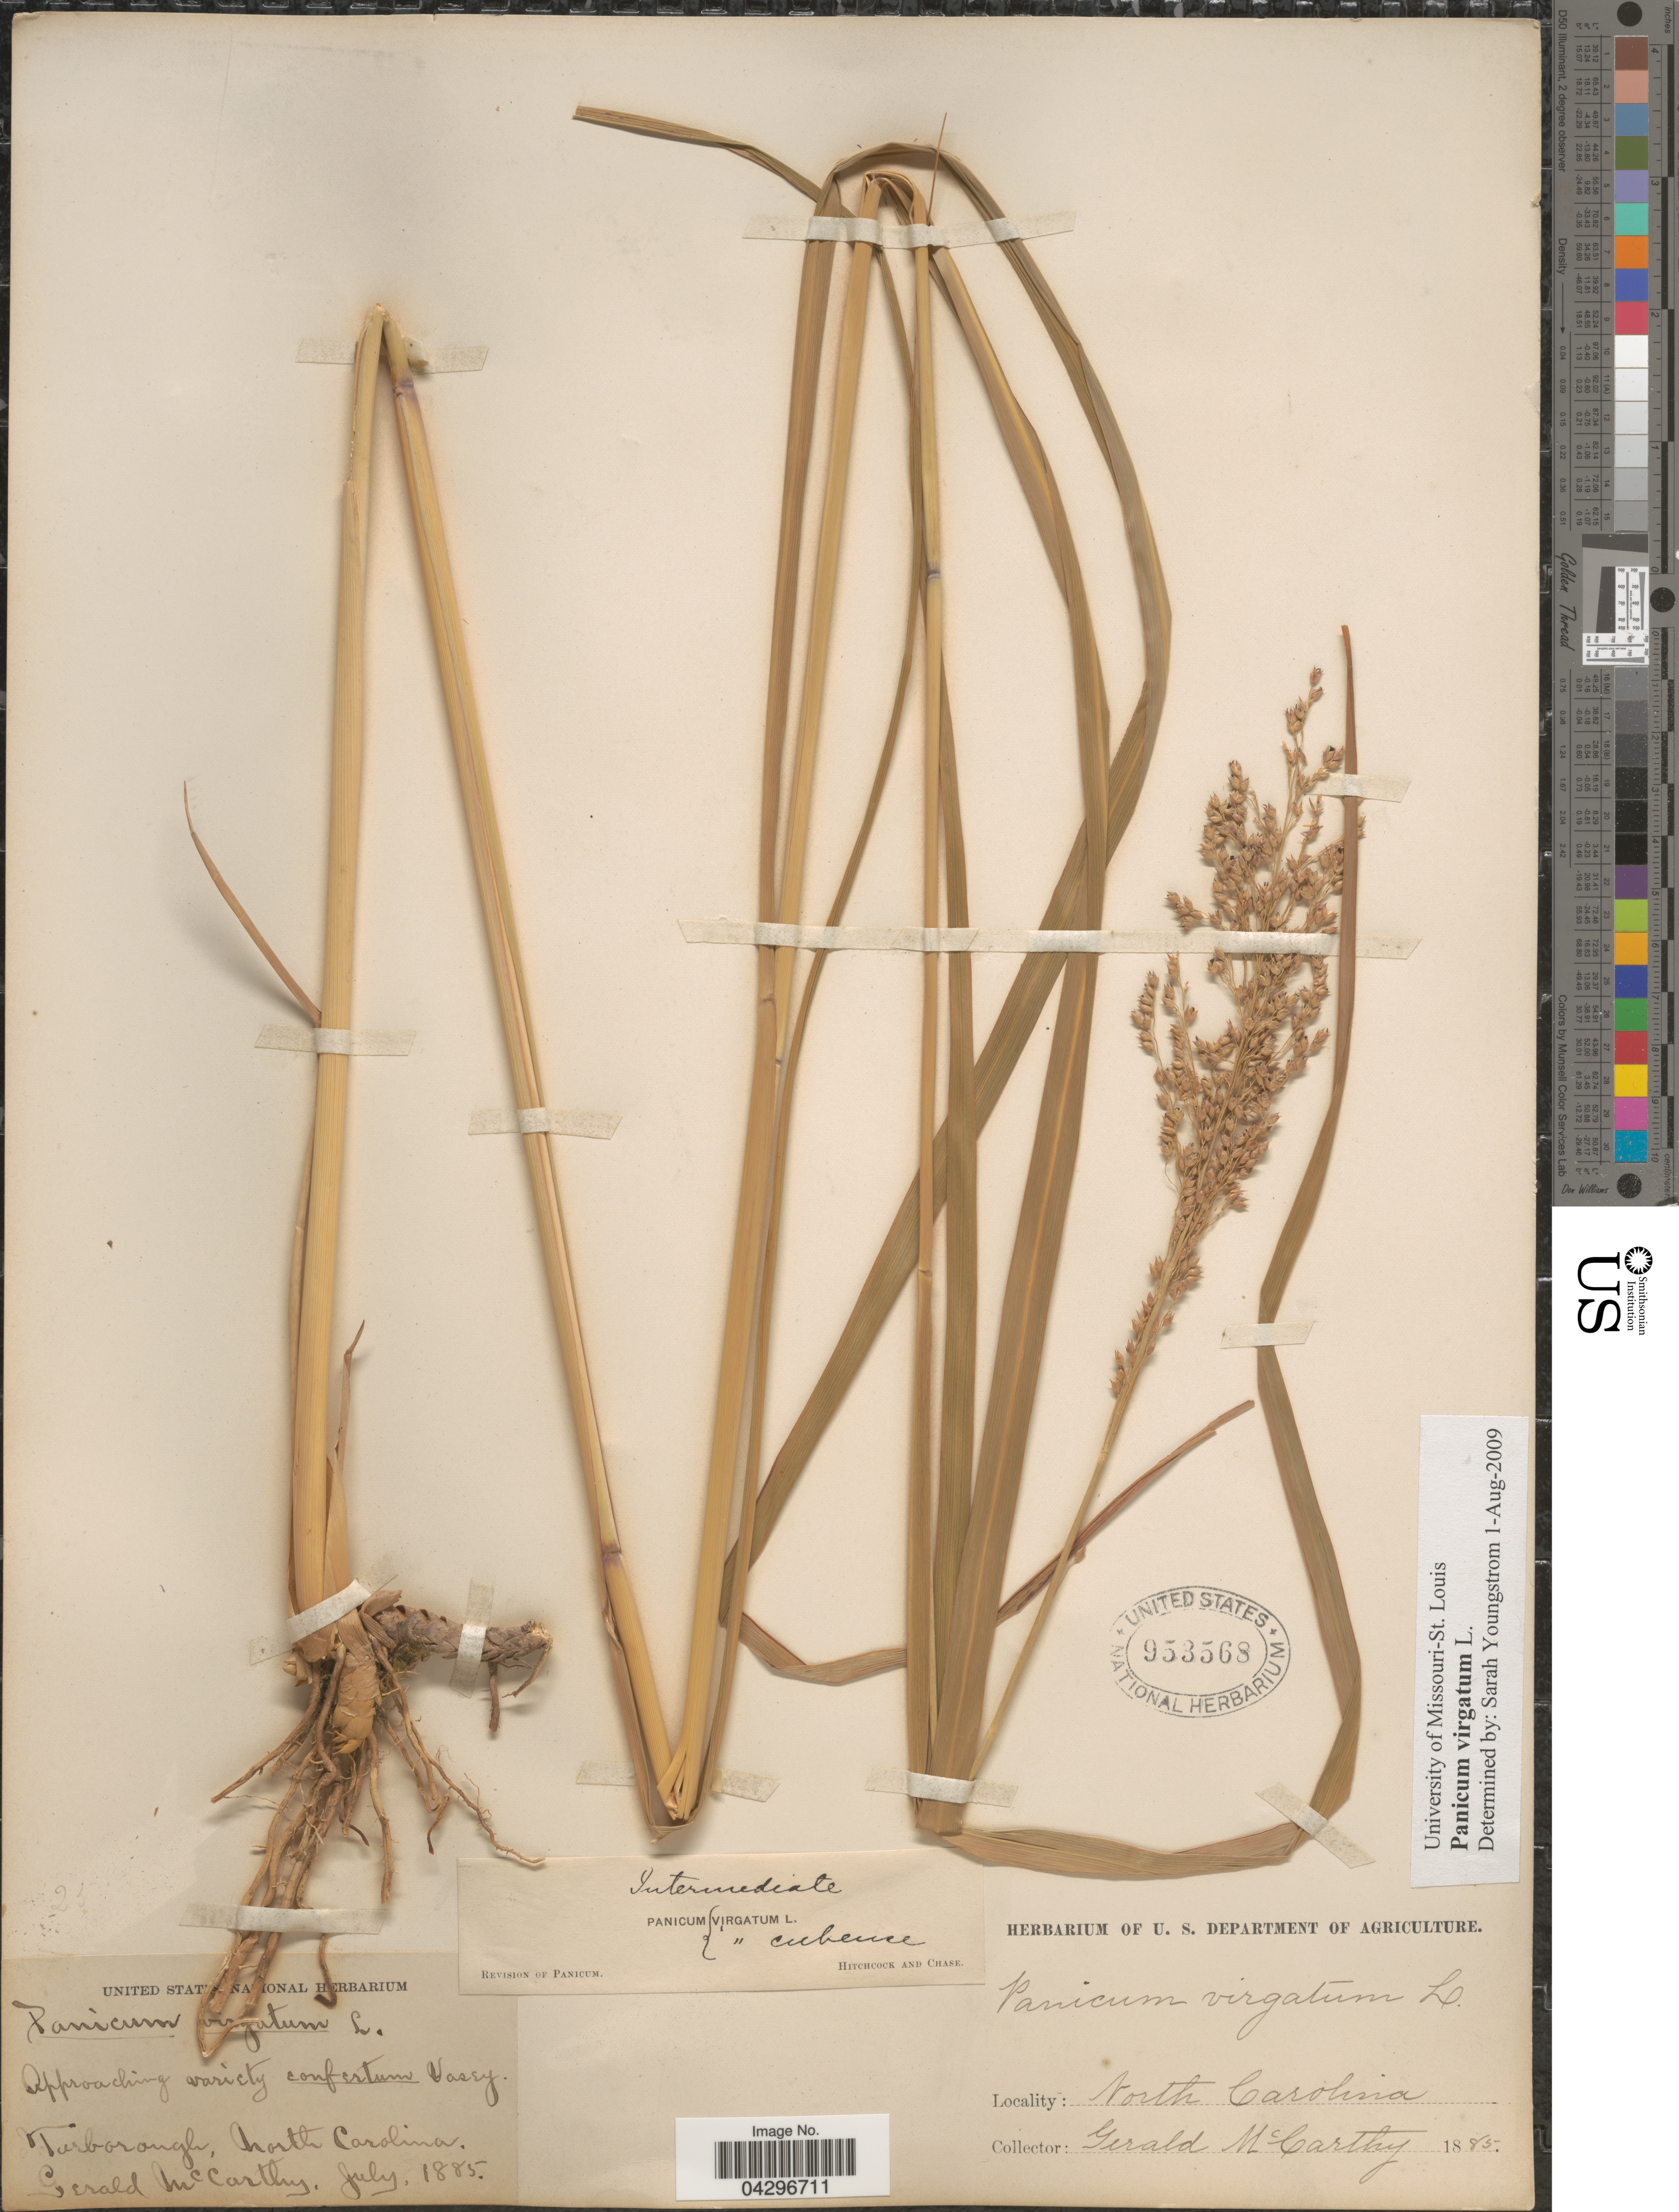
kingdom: Plantae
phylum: Tracheophyta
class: Liliopsida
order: Poales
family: Poaceae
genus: Panicum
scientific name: Panicum virgatum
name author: L.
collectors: G. McCarthy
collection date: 1885-07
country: United States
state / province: North Carolina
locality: Turborough.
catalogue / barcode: US 953568